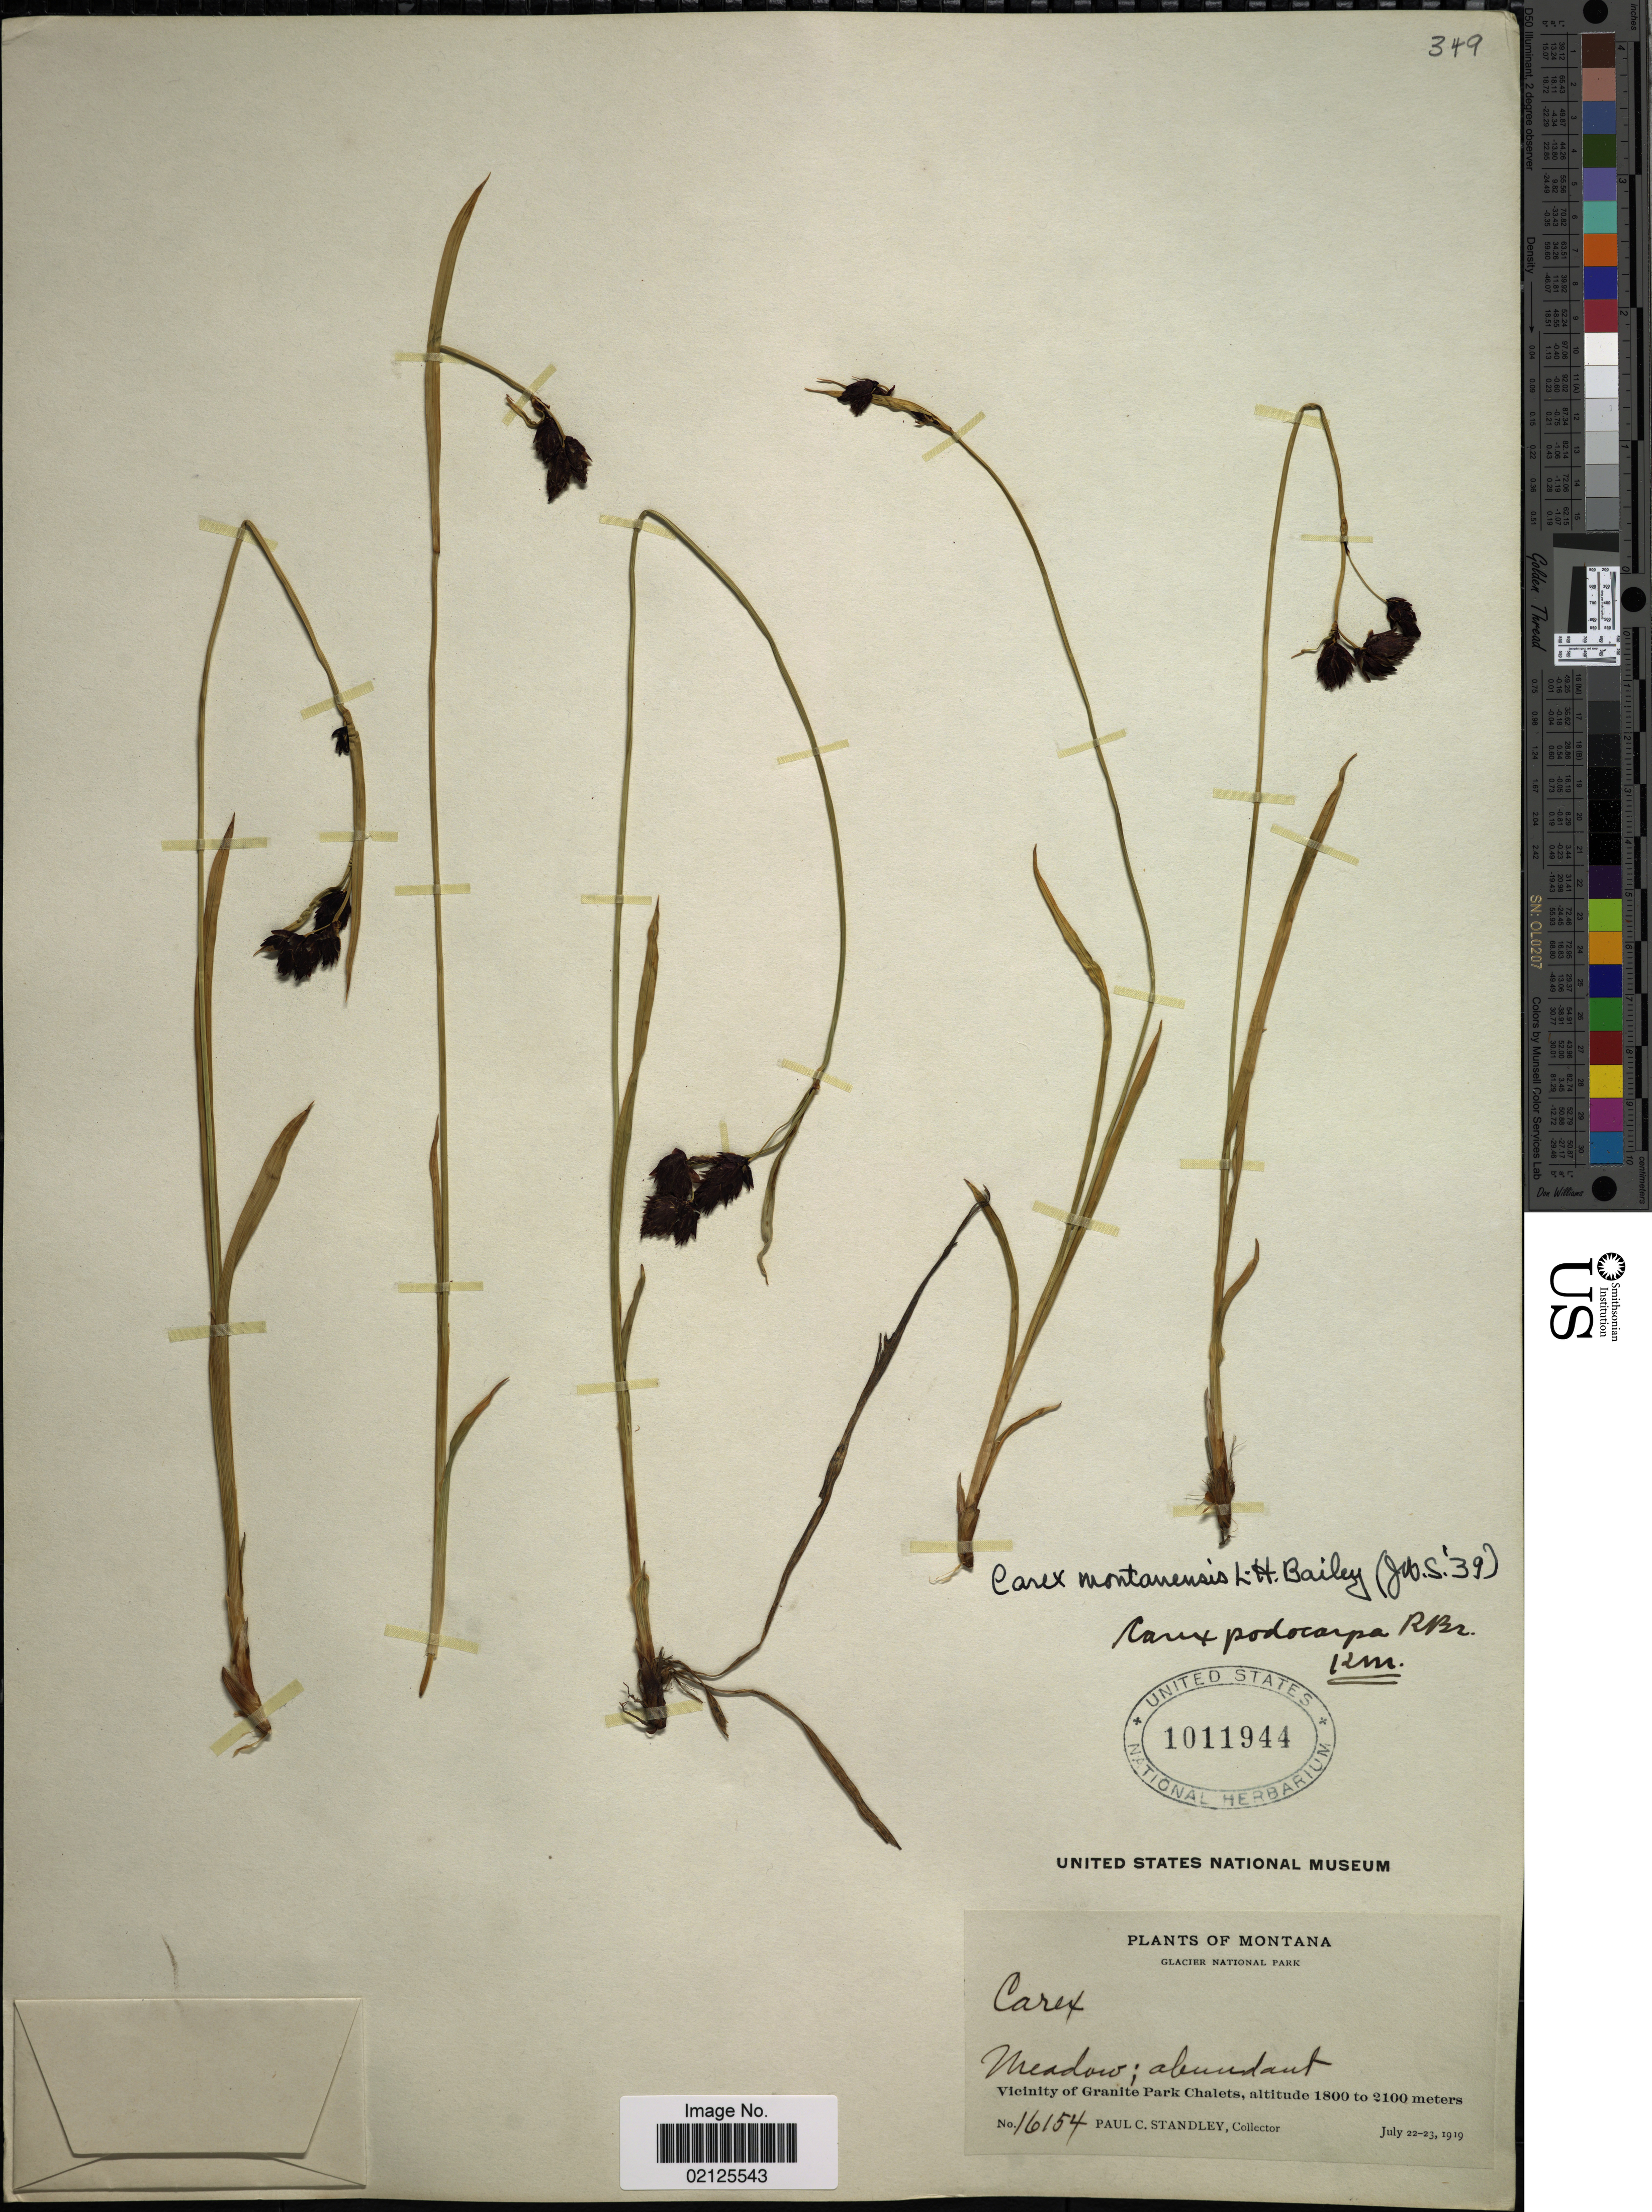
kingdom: Plantae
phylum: Tracheophyta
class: Liliopsida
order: Poales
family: Cyperaceae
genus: Carex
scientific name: Carex podocarpa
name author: R. Br.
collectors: P. C. Standley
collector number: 16154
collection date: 1919-07-22/1919-07-23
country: United States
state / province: Montana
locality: Glacier National Park, Meadow; abundant, Vicinity of Granite Park Chalets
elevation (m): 1800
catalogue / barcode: US 1011944